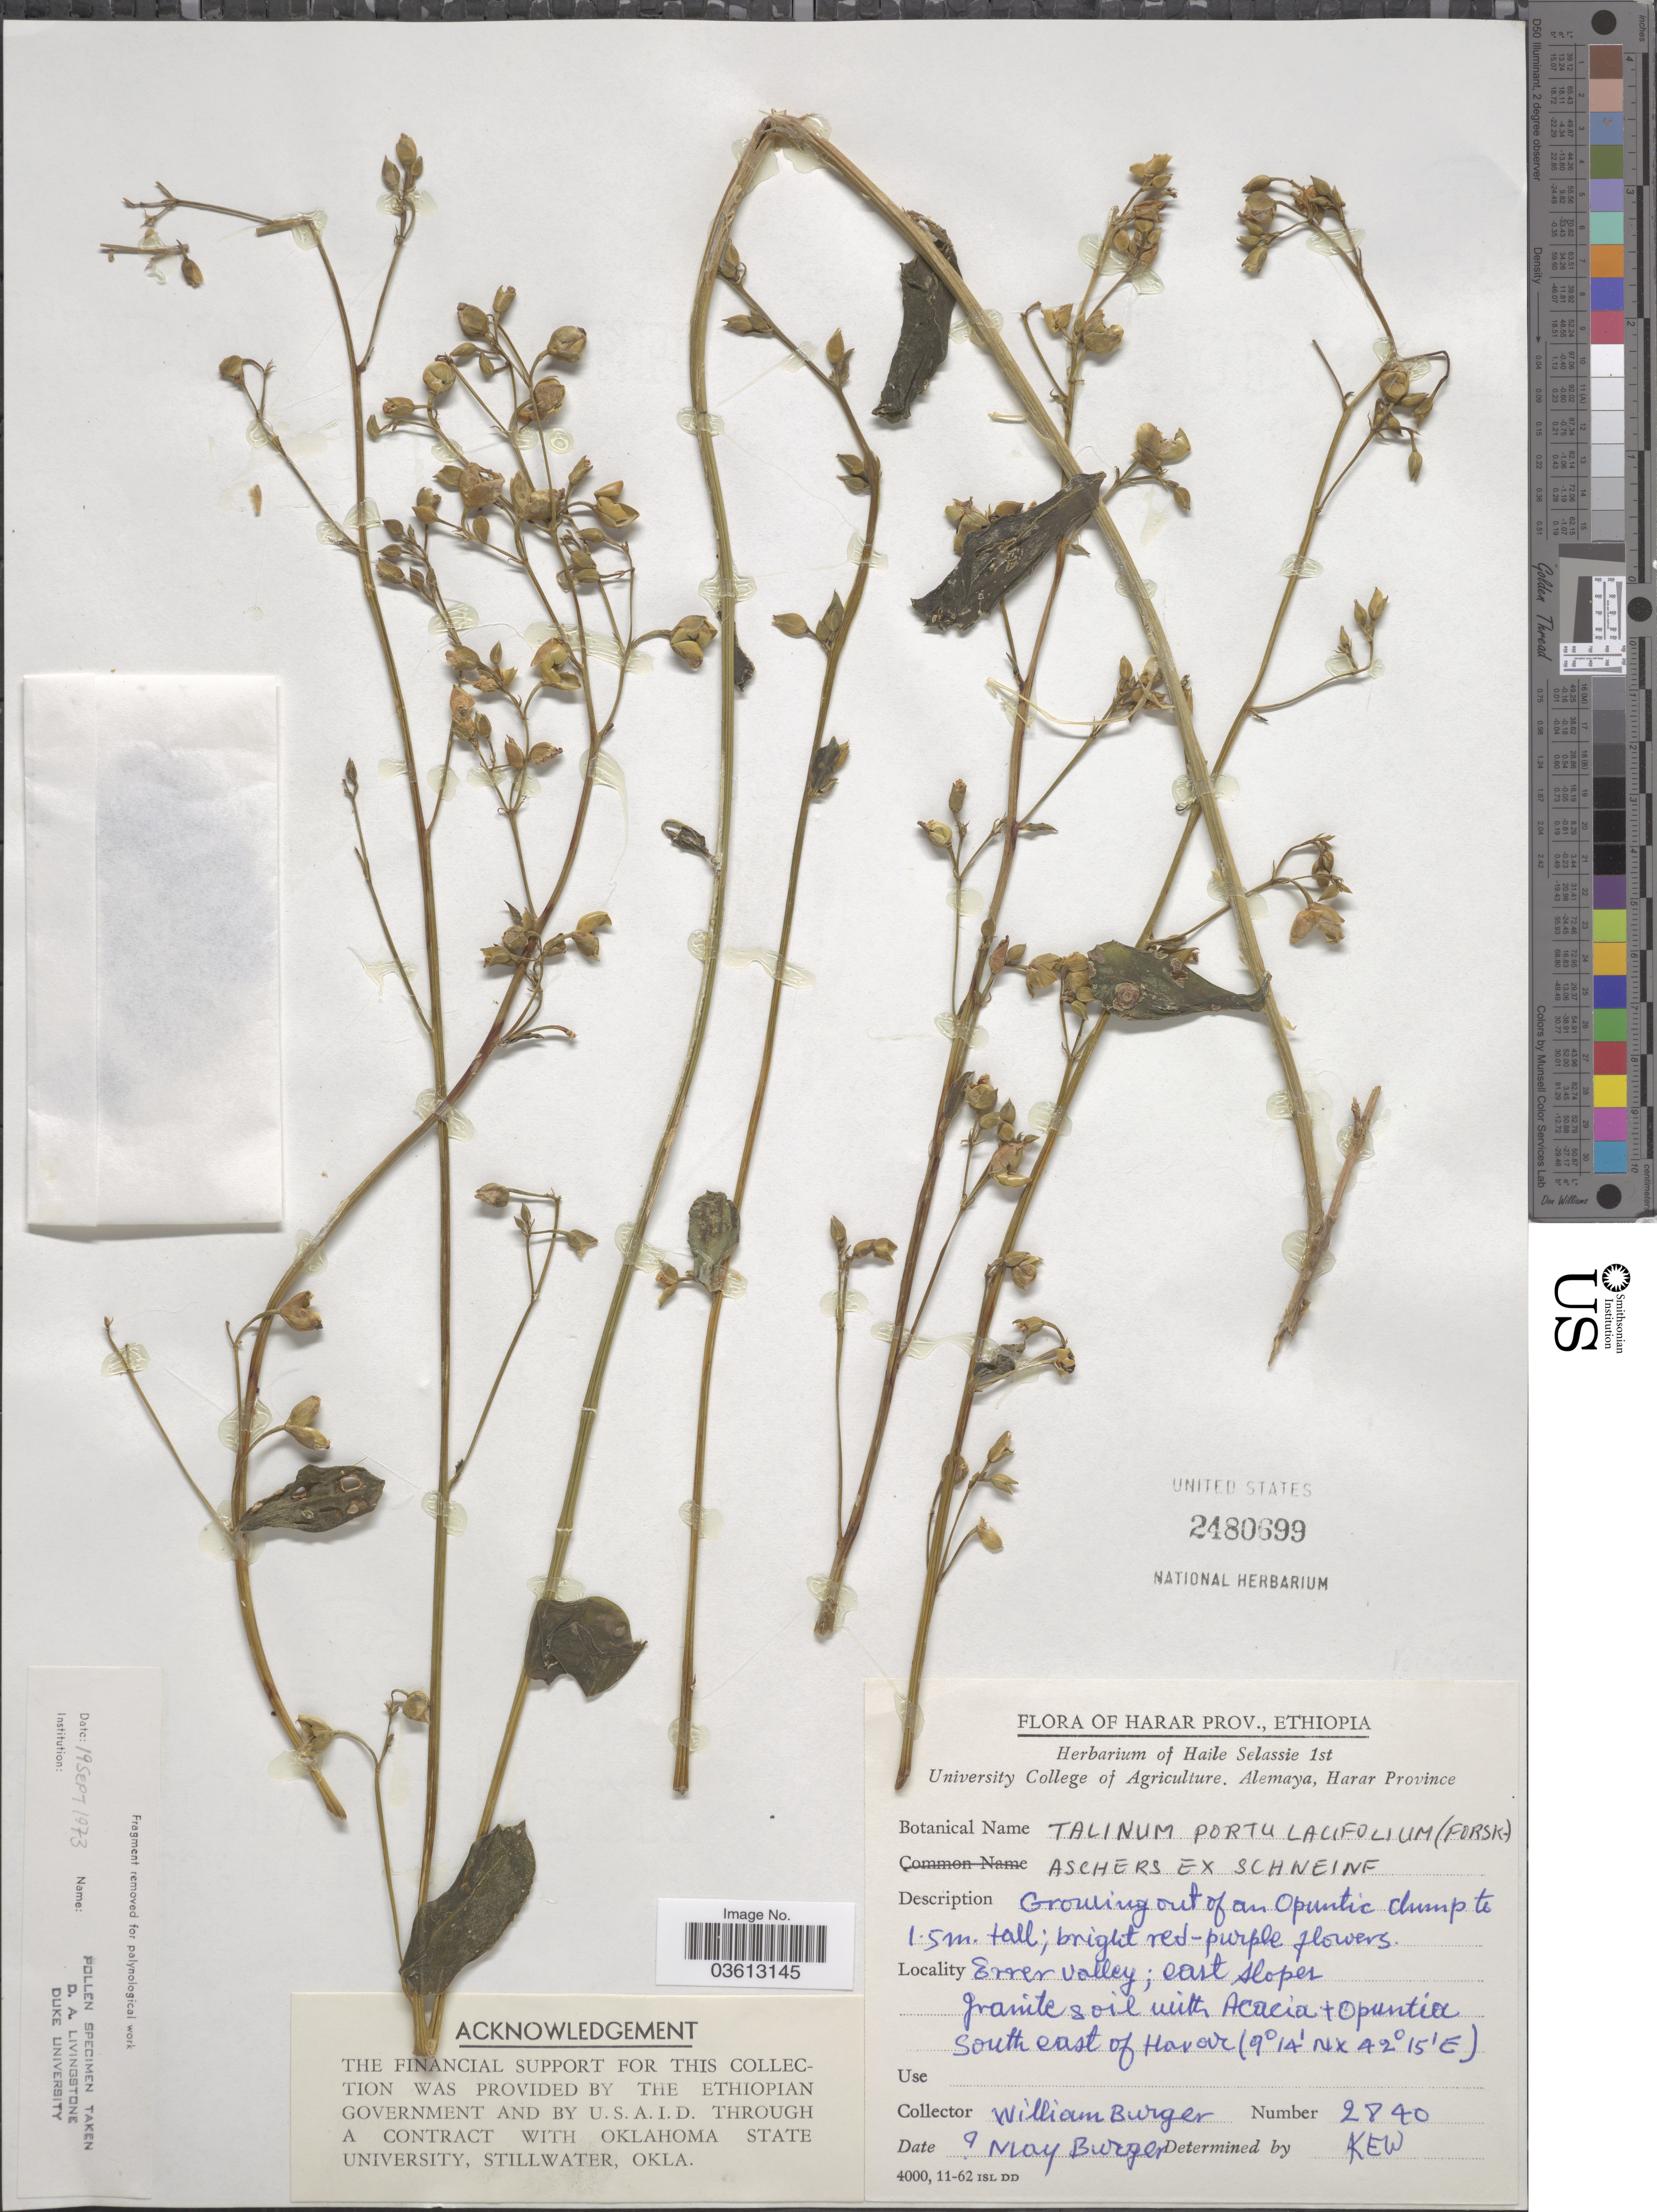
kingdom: Plantae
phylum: Tracheophyta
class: Magnoliopsida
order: Caryophyllales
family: Talinaceae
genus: Talinum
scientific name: Talinum portulacifolium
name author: (Forssk.) Asch. ex Schweinf.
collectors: W. Burger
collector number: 2840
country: Ethiopia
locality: Harar Prov., Errer Valley; east slopes. South east of Harar.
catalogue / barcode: US 2480699